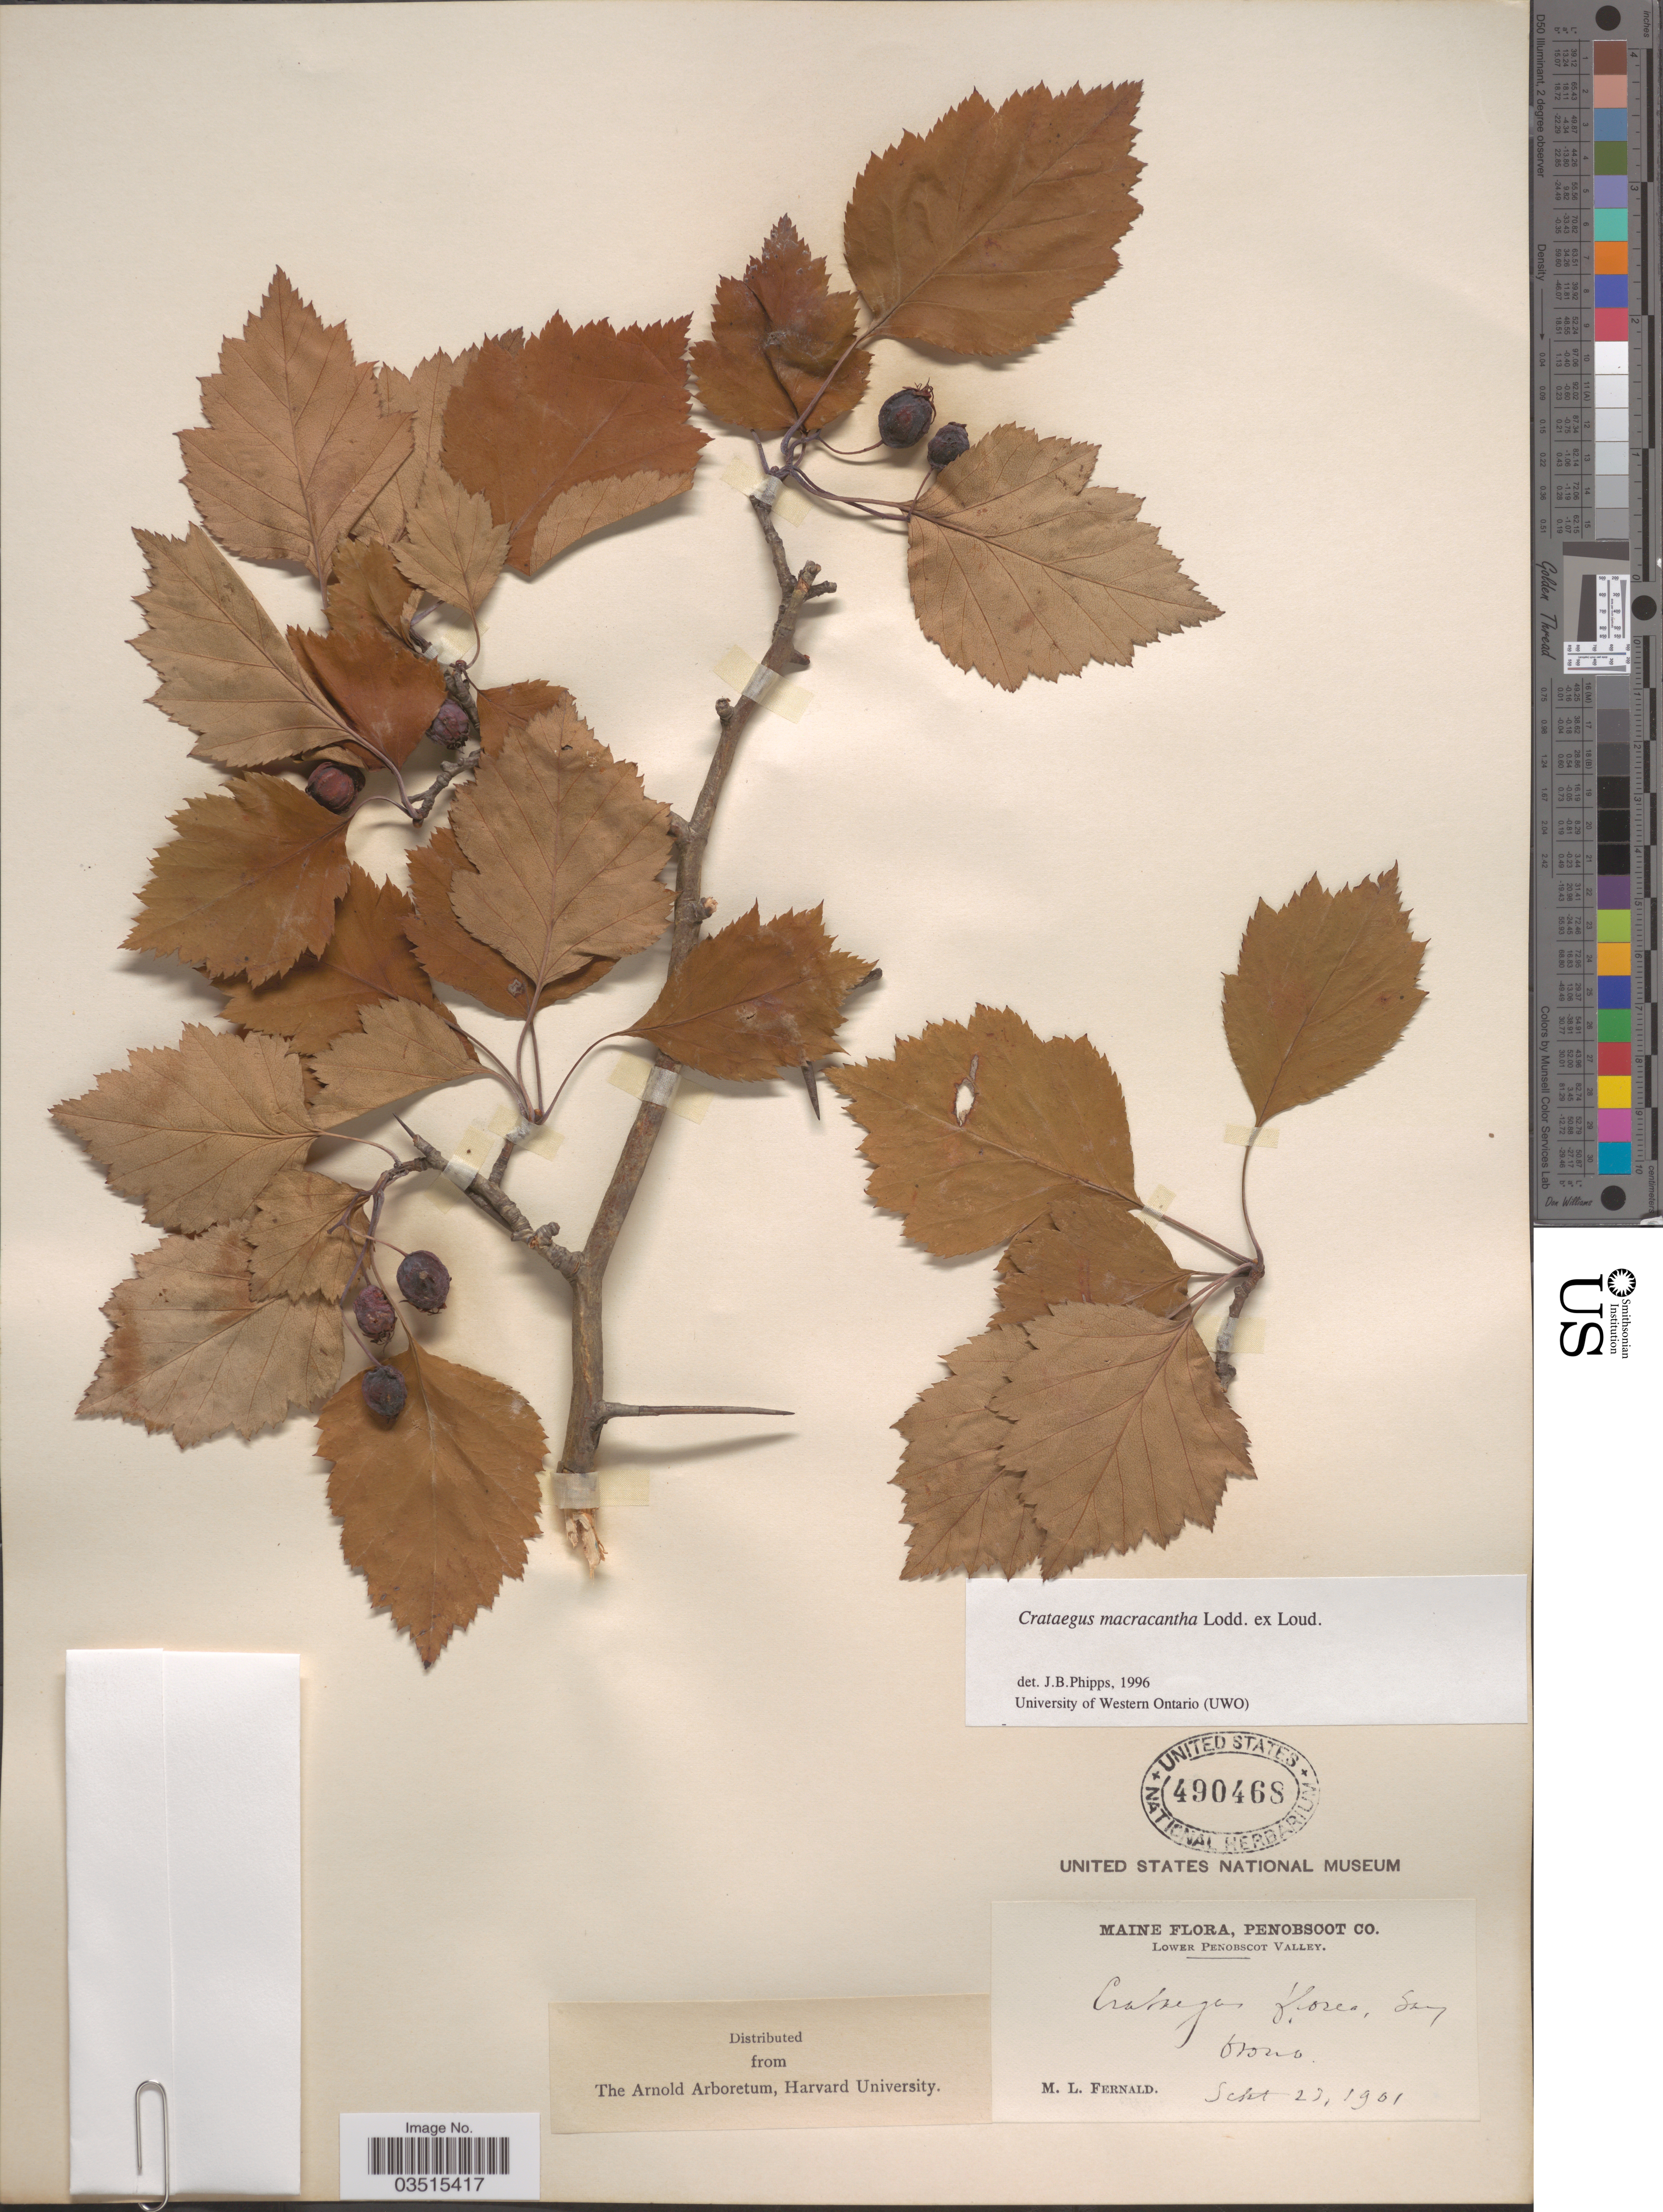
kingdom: Plantae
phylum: Tracheophyta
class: Magnoliopsida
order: Rosales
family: Rosaceae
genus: Crataegus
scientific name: Crataegus macracantha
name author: (Lindl.) Lodd. ex Loudon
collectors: M. L. Fernald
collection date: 1901-09-23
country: United States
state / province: Maine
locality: Penobscot Co. Lower Penobscot Valley. Orono.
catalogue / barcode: US 490468